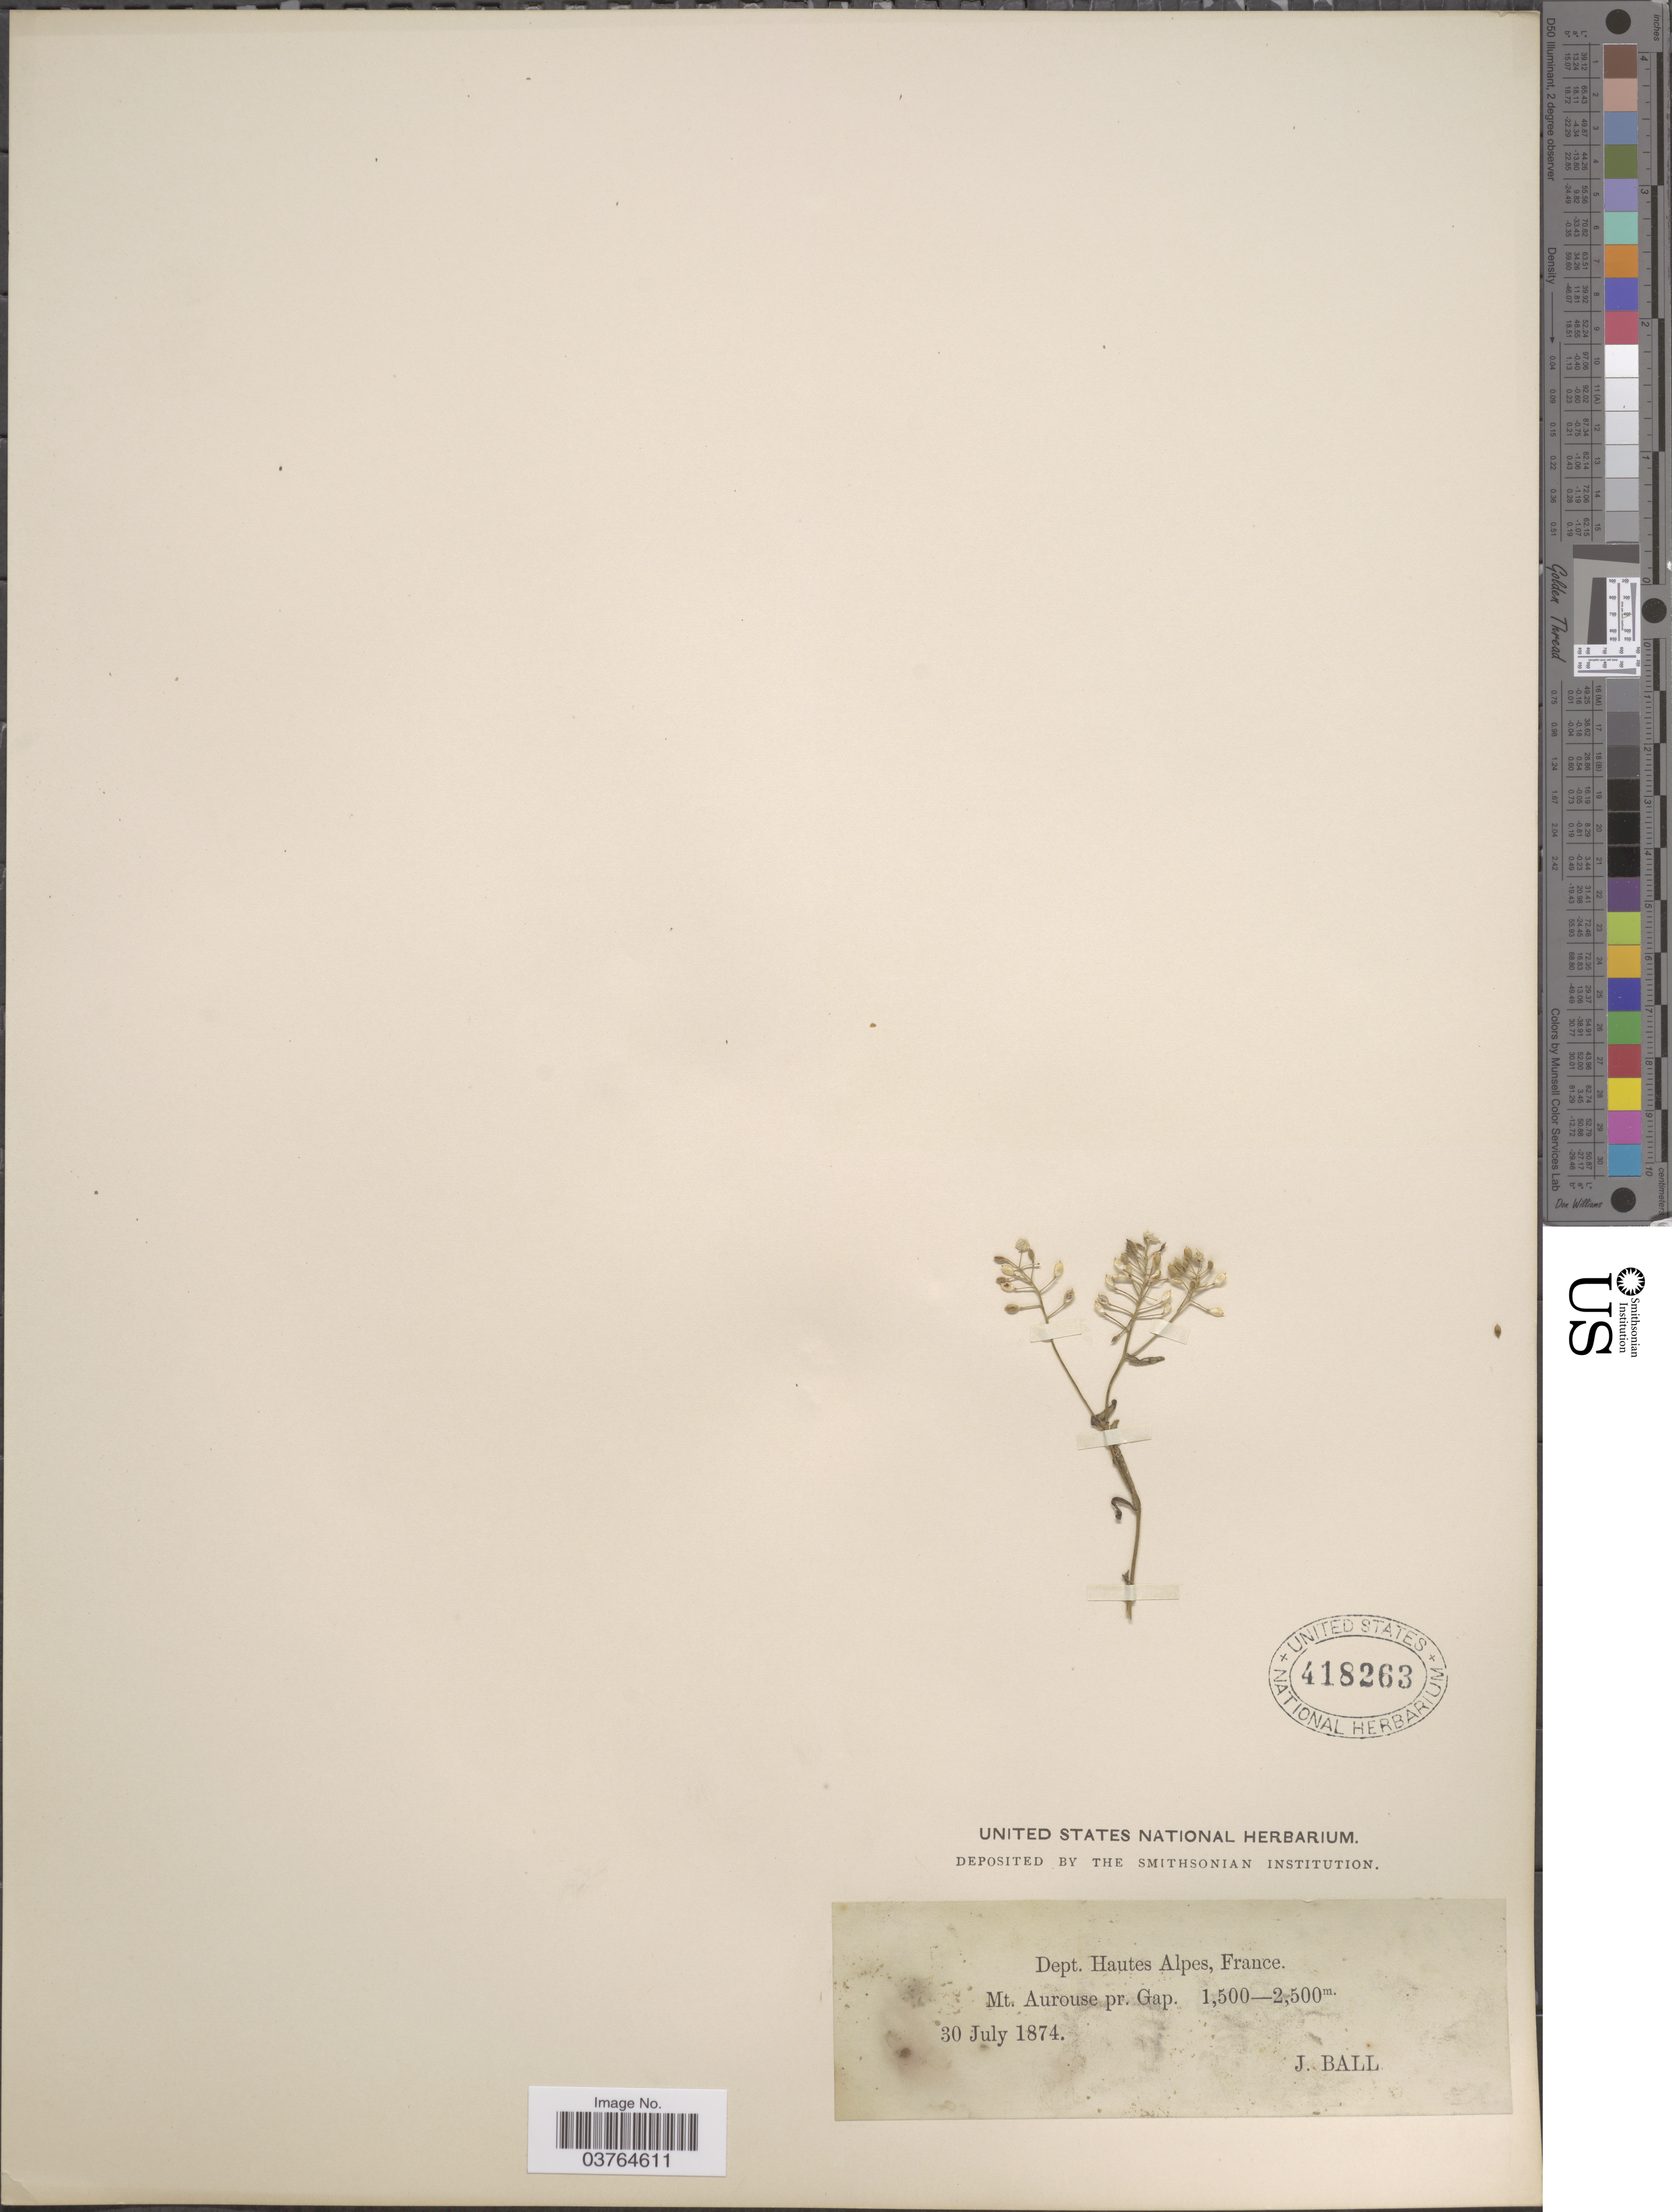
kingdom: Plantae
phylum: Tracheophyta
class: Magnoliopsida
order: Brassicales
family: Brassicaceae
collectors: J. Ball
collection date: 1874-07-30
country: France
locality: Dept. Hautes Alpes, Mt. Aurouse pr. Gap.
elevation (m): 1500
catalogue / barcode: US 418263